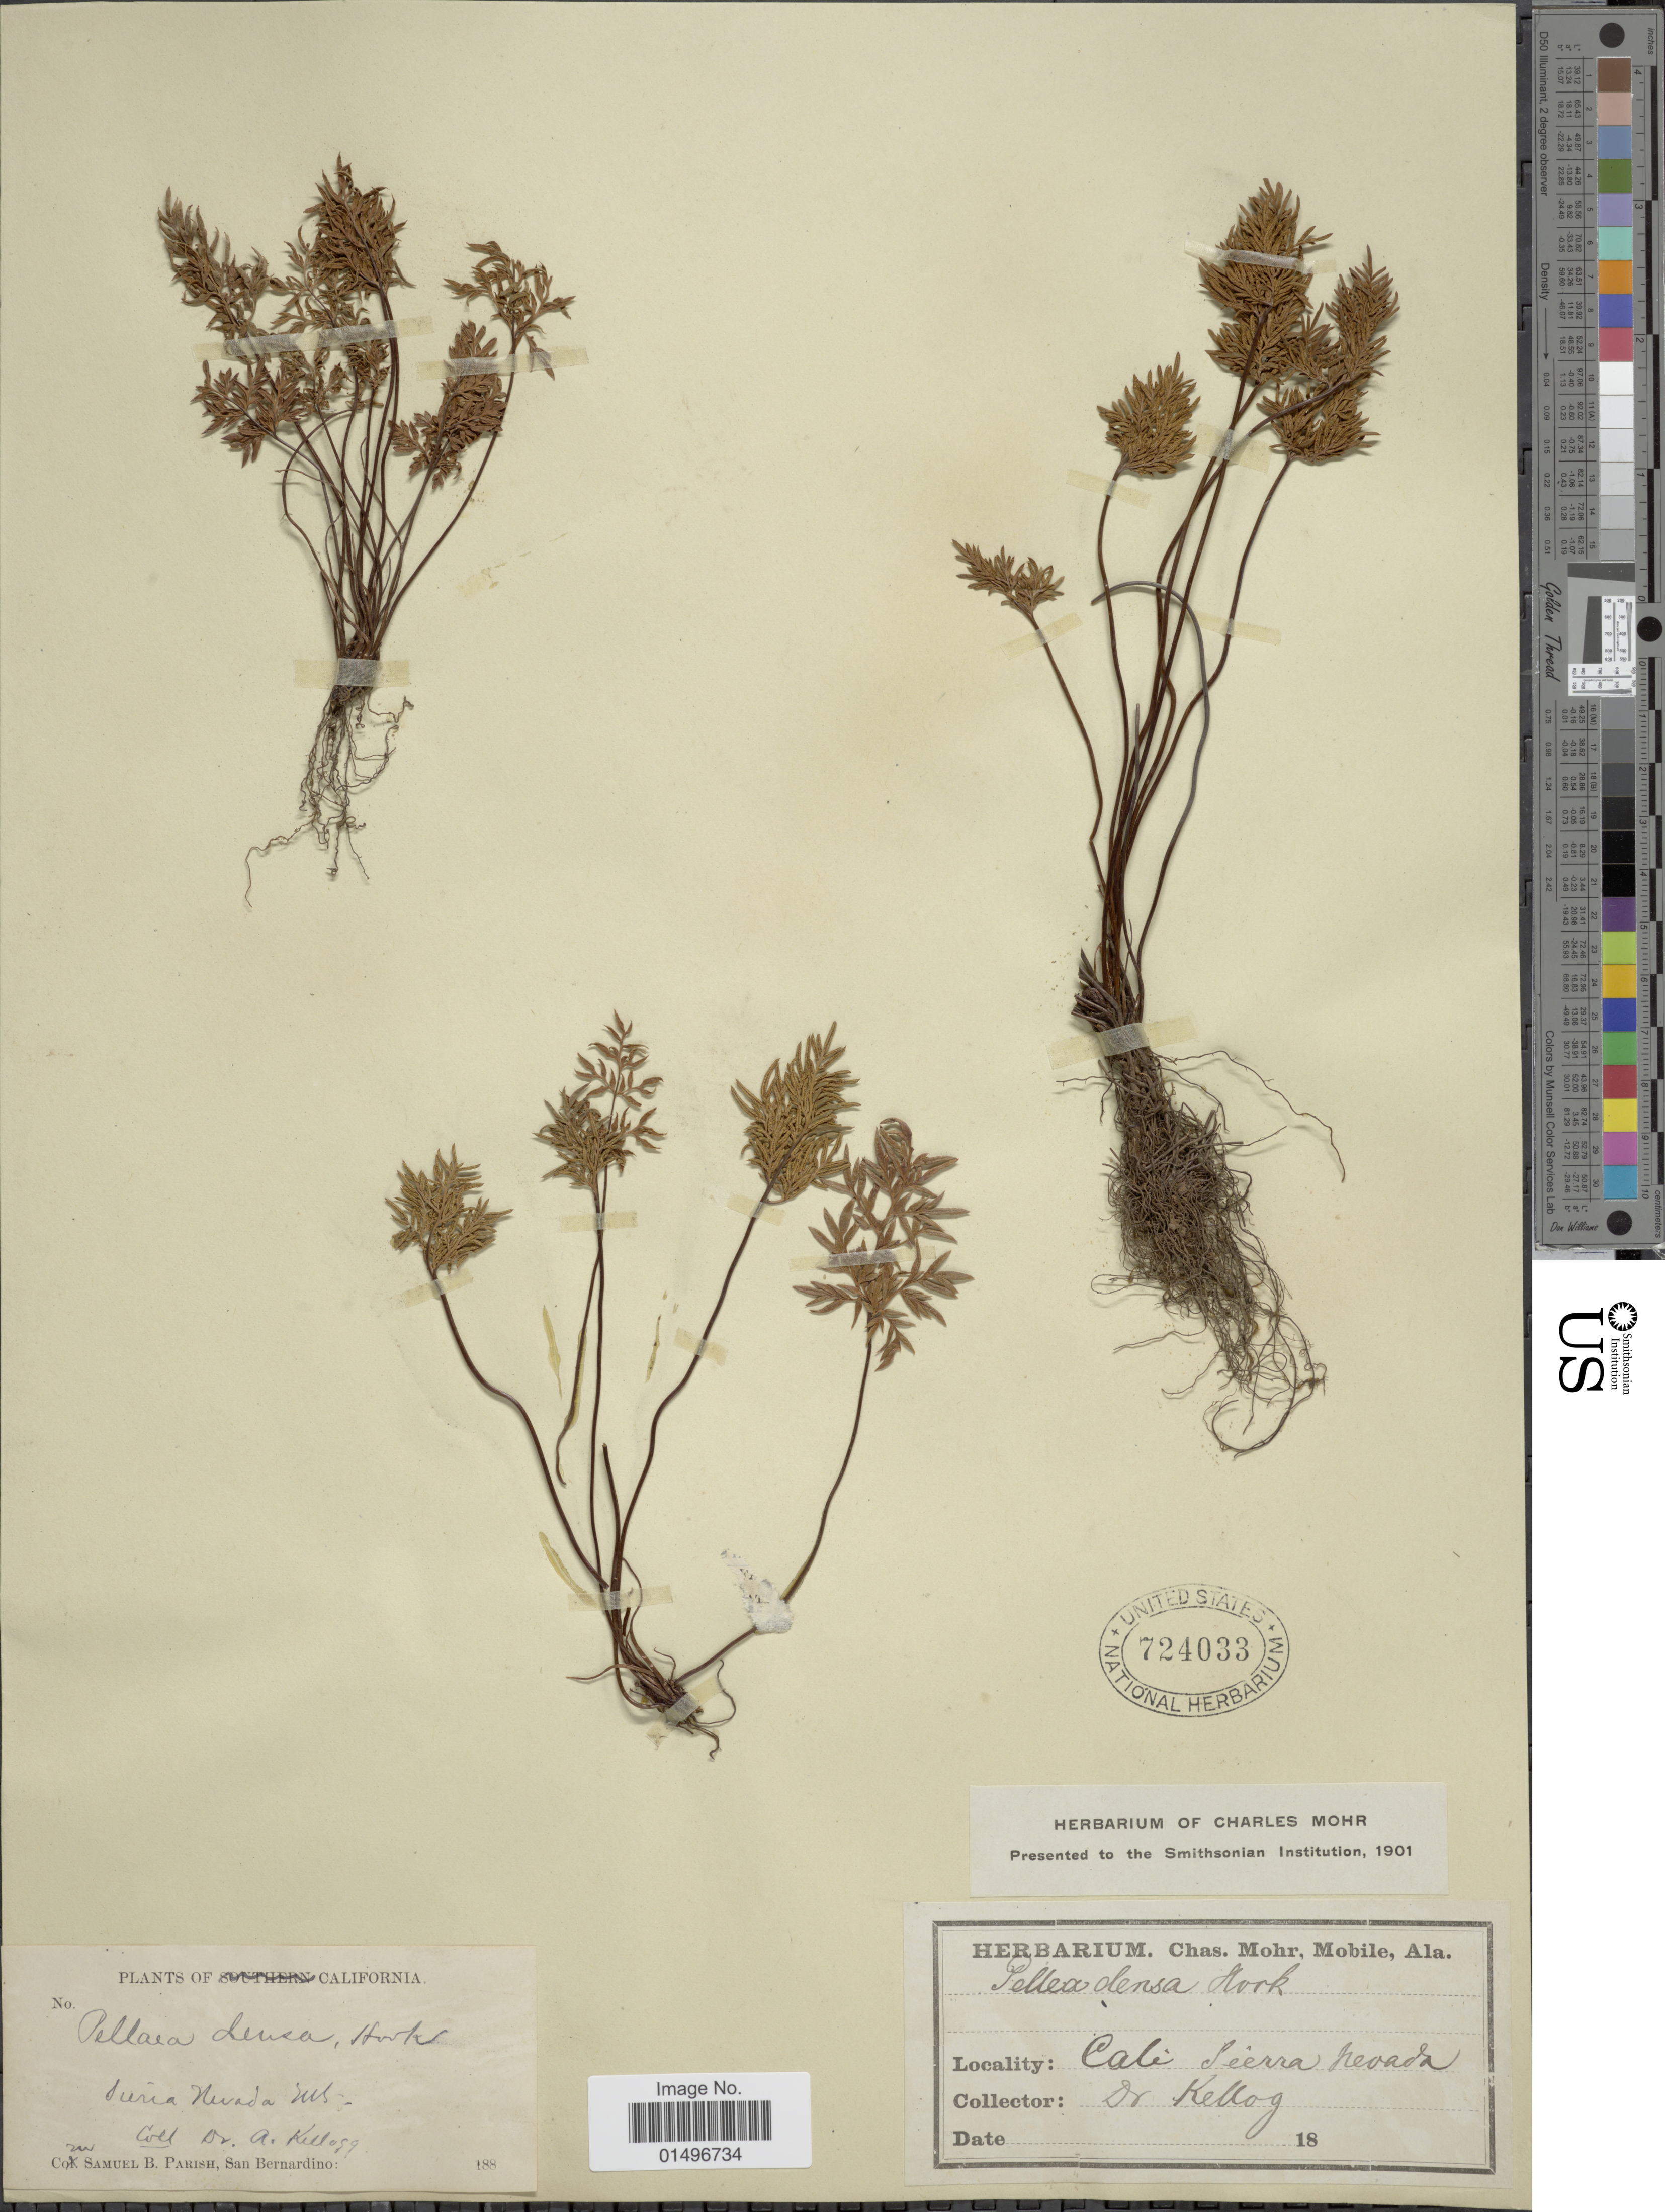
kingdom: Plantae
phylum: Tracheophyta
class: Polypodiopsida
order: Polypodiales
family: Pteridaceae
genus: Aspidotis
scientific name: Aspidotis densa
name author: (Brack.) Lellinger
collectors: A. Kellog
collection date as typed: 188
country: United States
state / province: California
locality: California, Sierra Nevada.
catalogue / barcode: US 724033